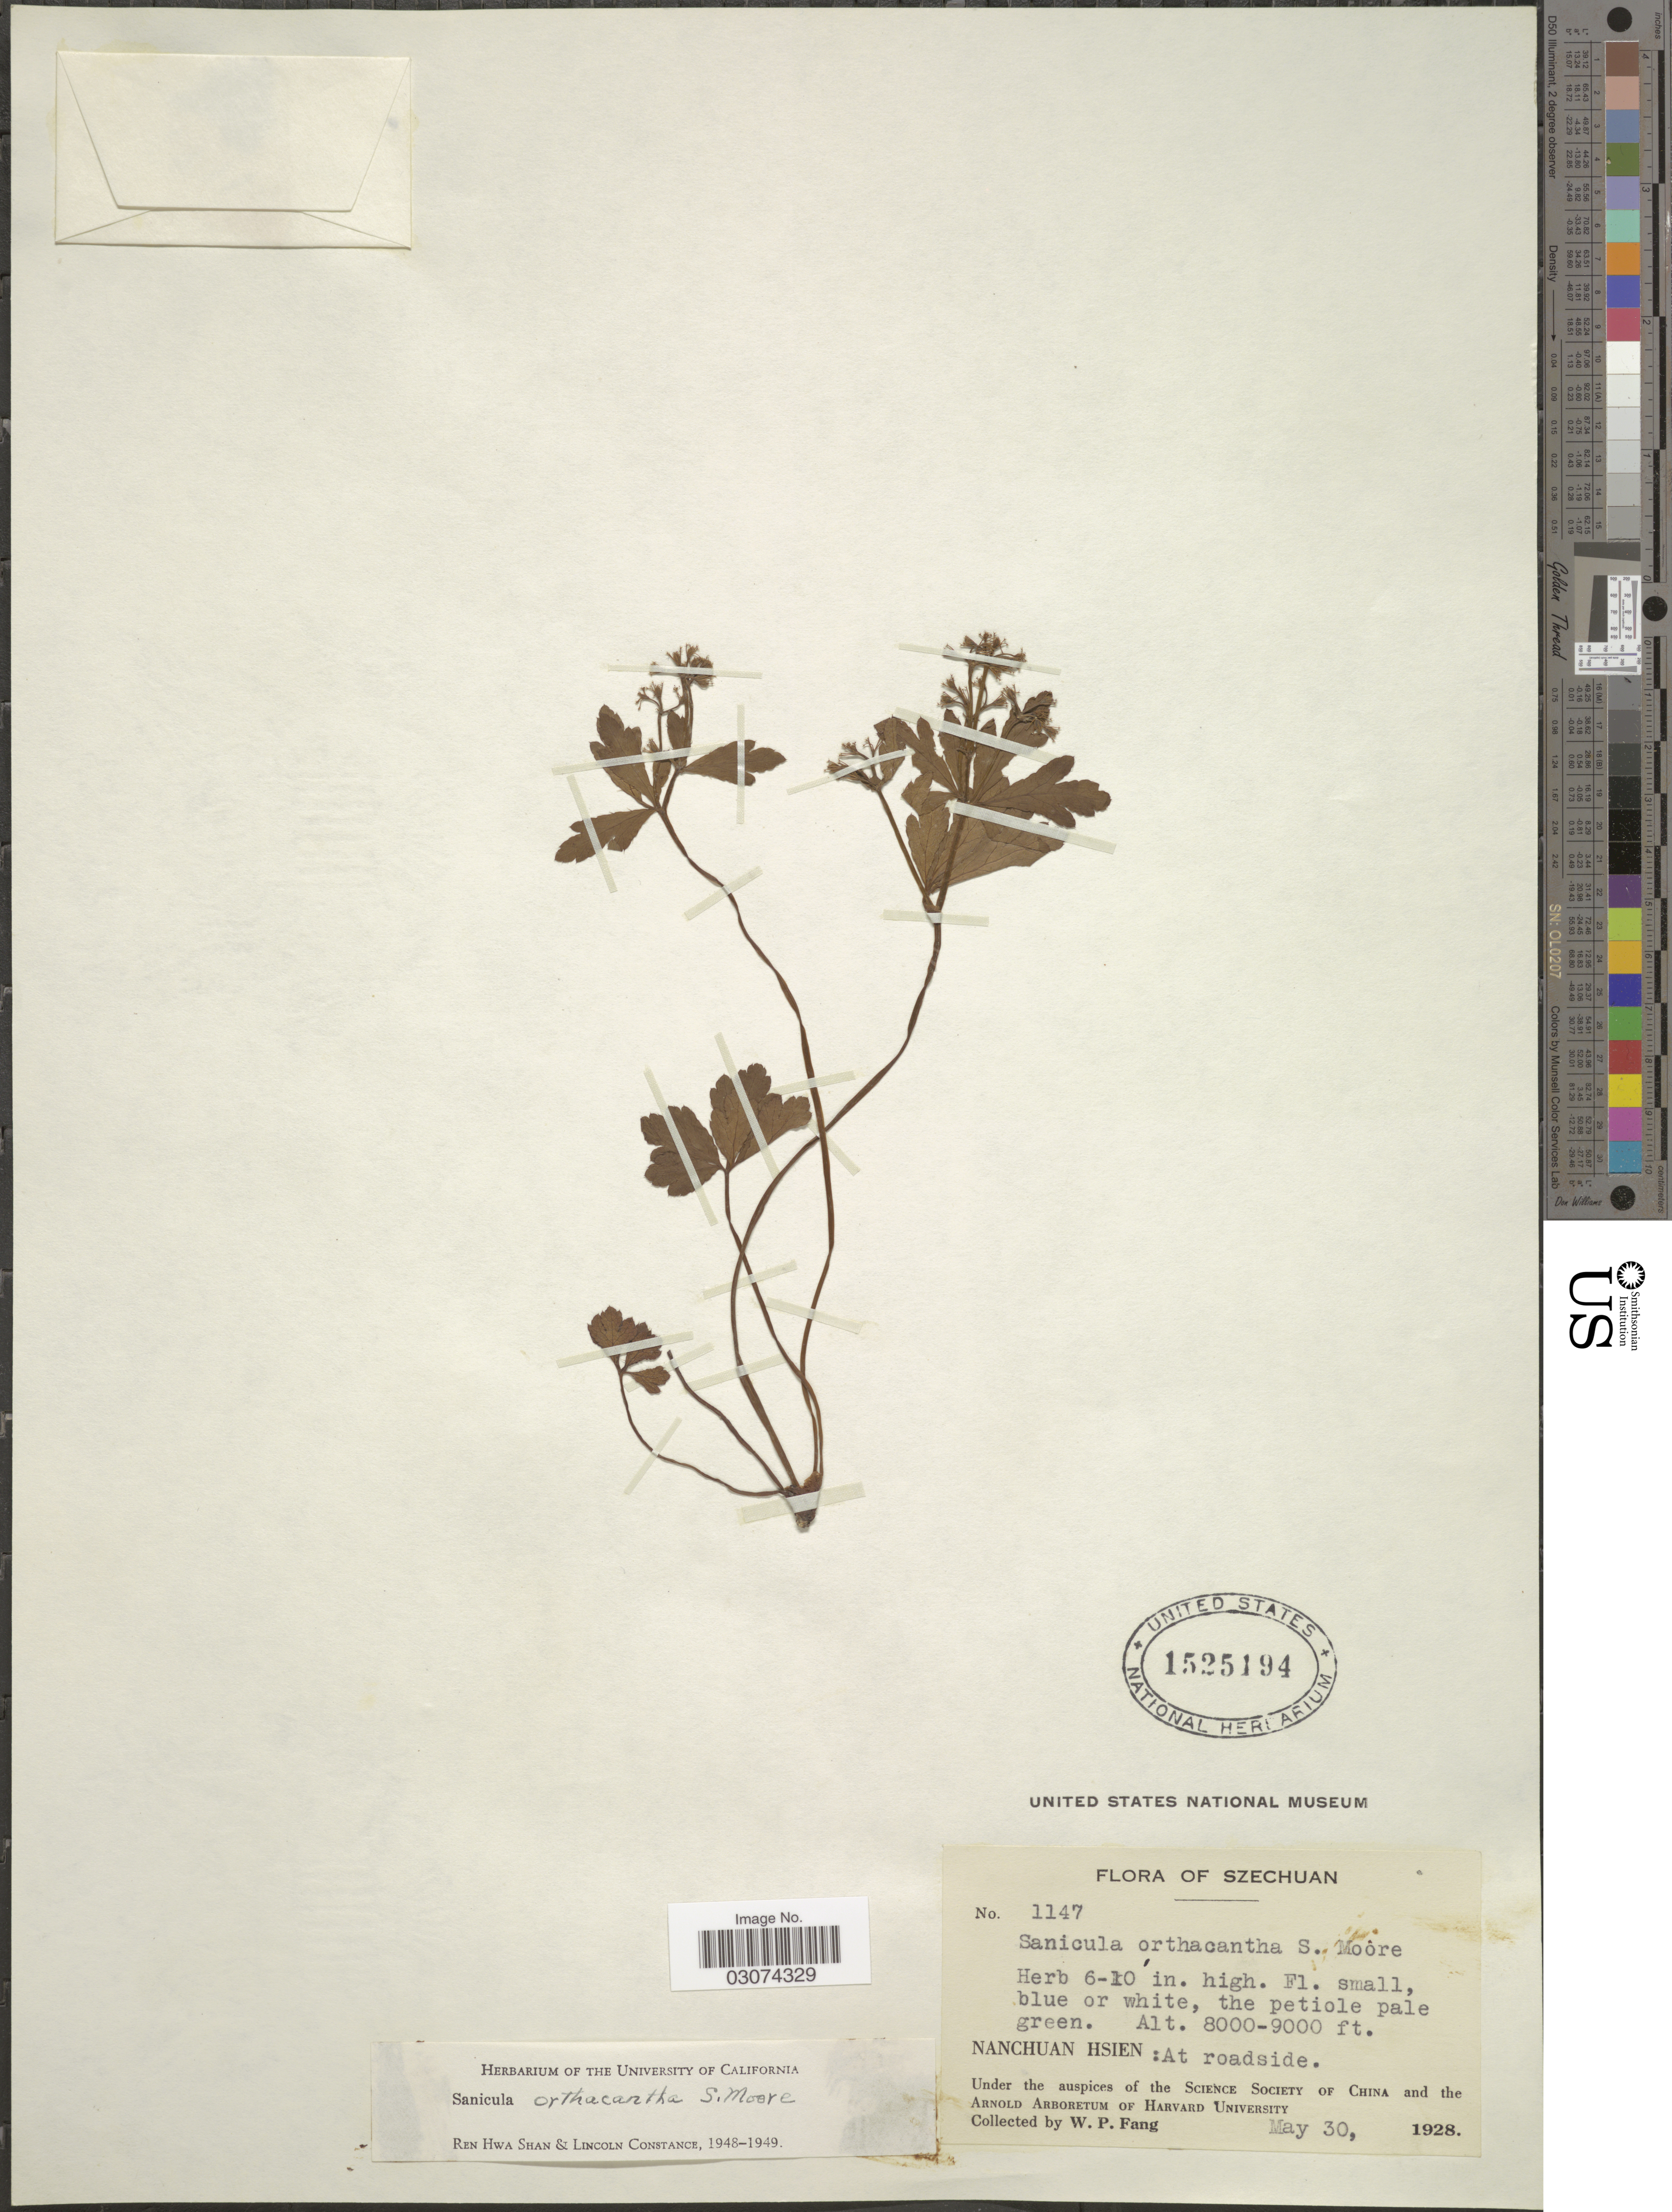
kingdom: Plantae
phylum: Tracheophyta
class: Magnoliopsida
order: Apiales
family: Apiaceae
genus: Sanicula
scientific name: Sanicula orthacantha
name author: S. Moore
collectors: W. P. Fang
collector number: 1147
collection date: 1928-05-30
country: China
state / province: Sichuan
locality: Szechuan. Nanchuan Hsien: At roadside.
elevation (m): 2438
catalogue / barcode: US 1525194